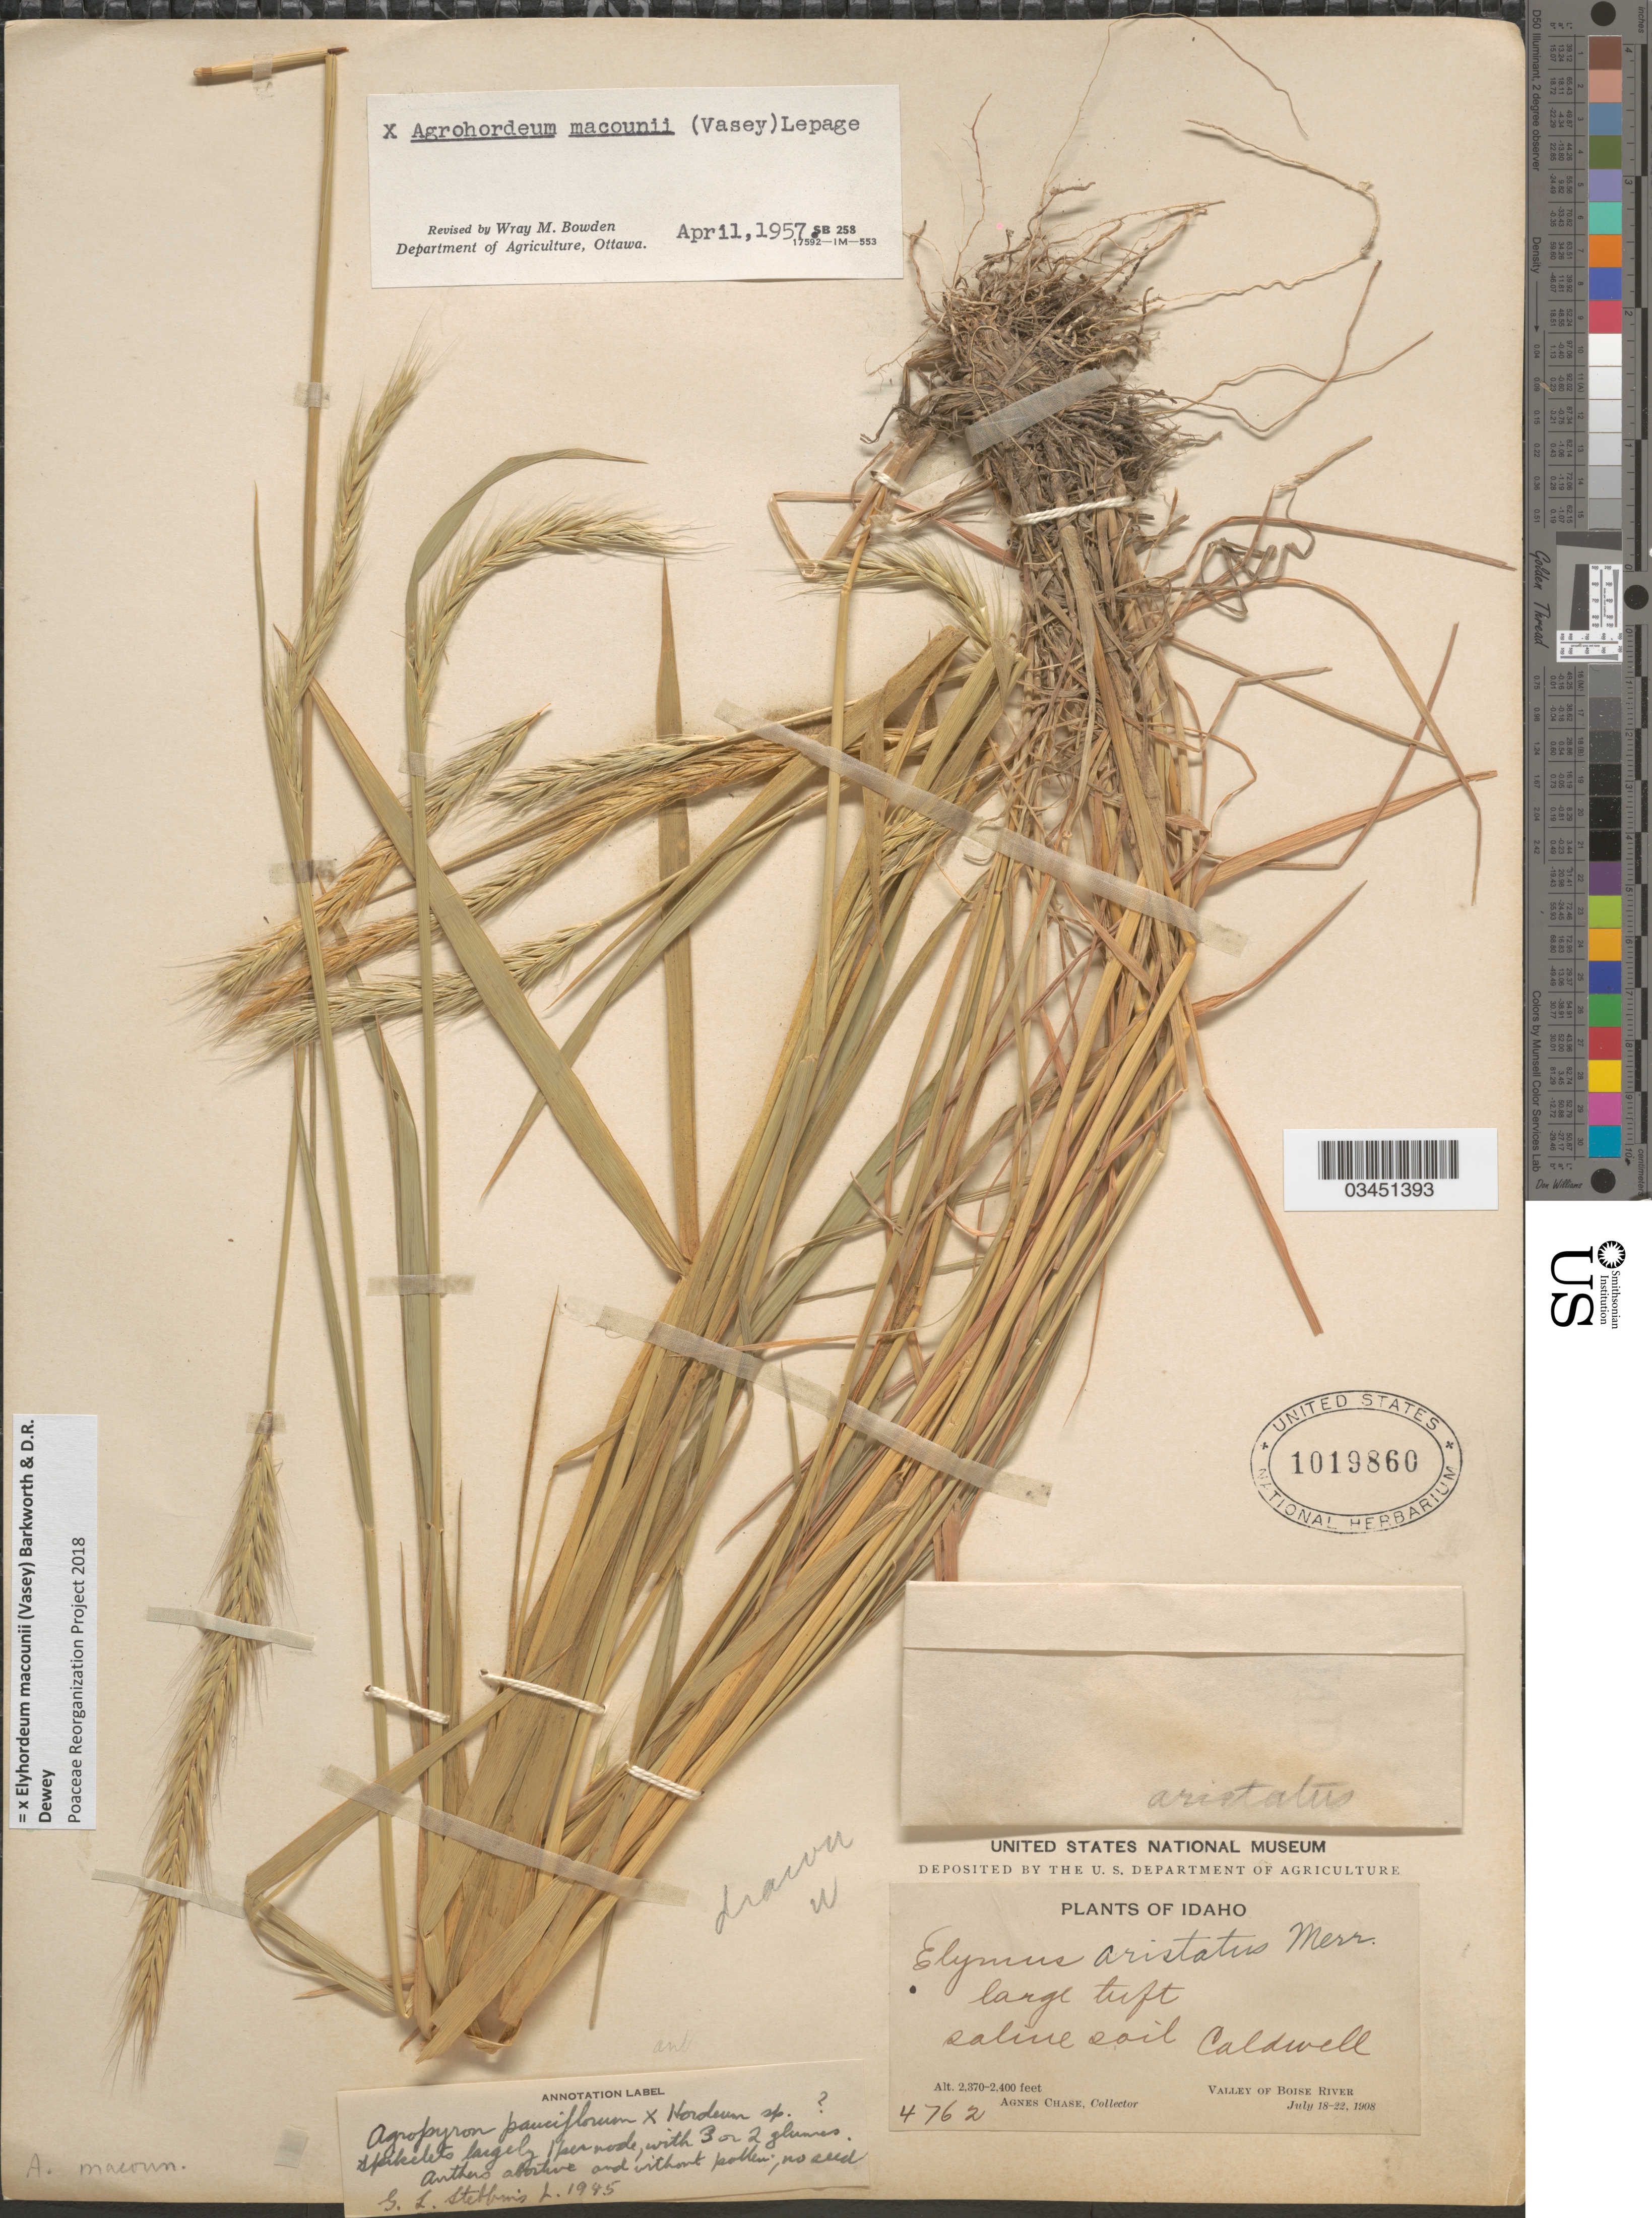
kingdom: Plantae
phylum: Tracheophyta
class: Liliopsida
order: Poales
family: Poaceae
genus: Elyhordeum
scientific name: x Elyhordeum macounii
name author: (Vasey) Barkworth & Dewey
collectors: A. Chase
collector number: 4762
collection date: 1908-07-18/1908-07-22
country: United States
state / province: Idaho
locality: Large tuft saline soil Caldwell. Valley Of Boise River.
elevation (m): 722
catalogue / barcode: US 1019860